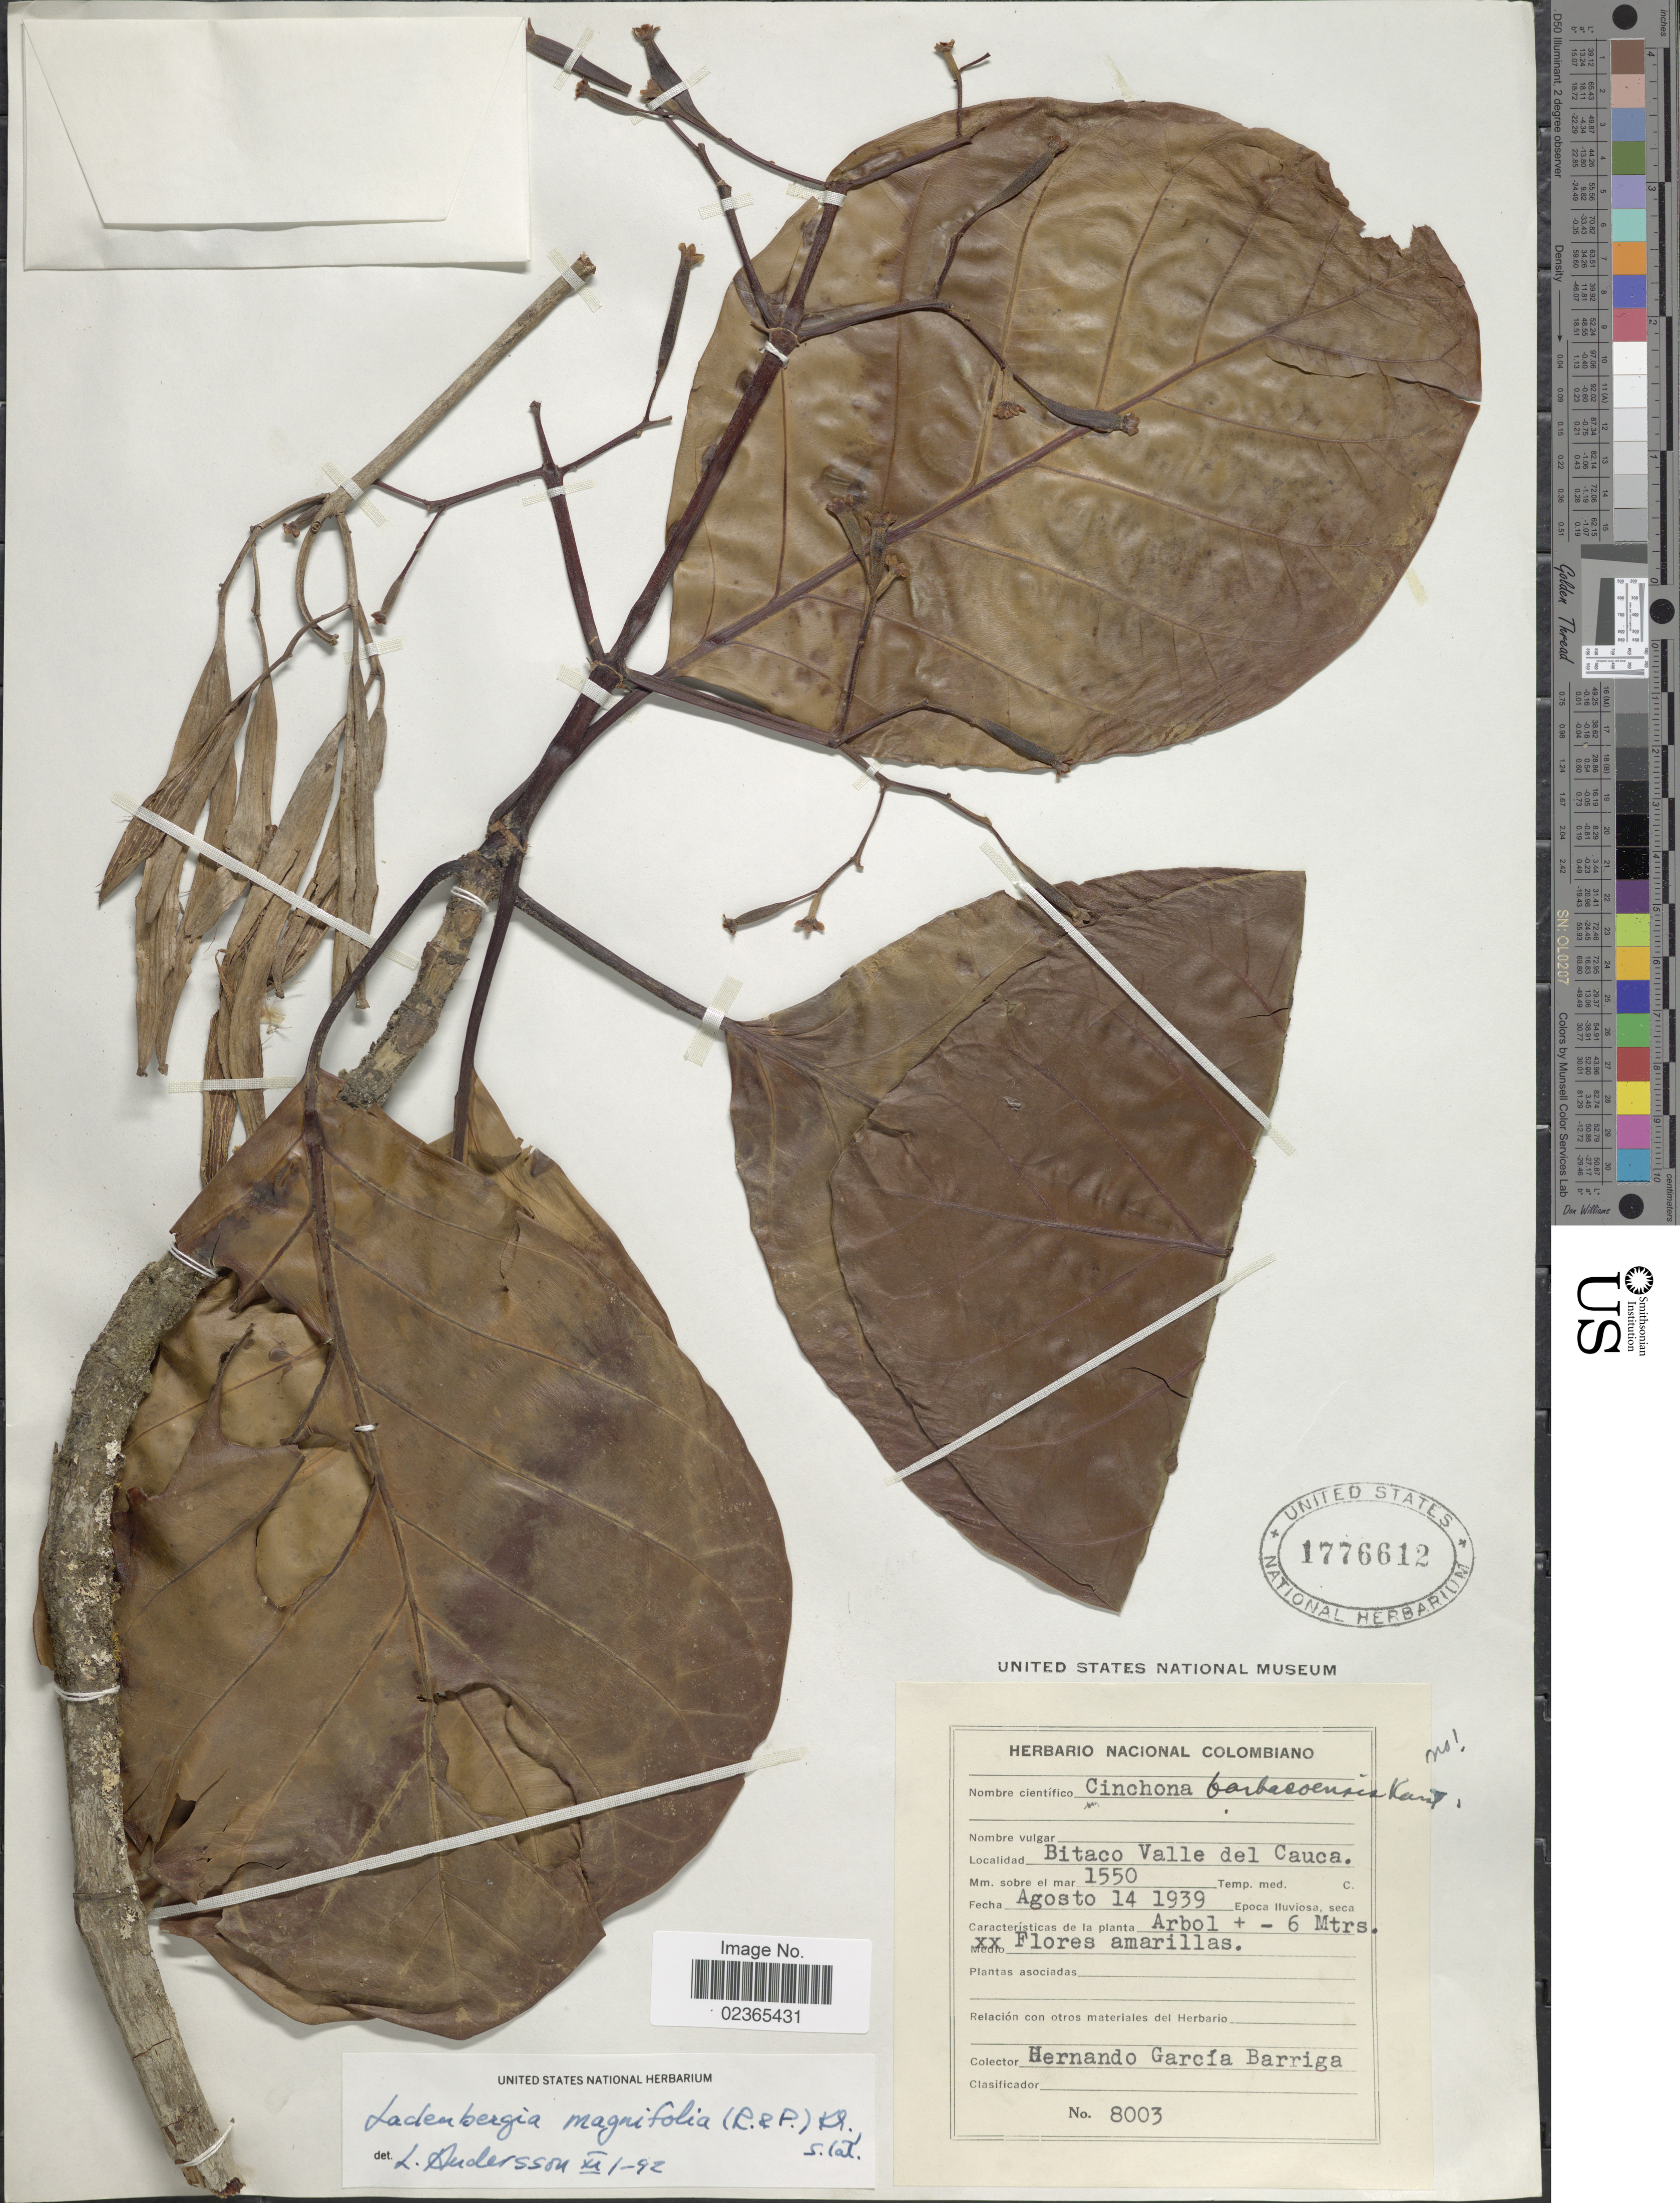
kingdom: Plantae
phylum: Tracheophyta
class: Magnoliopsida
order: Gentianales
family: Rubiaceae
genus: Ladenbergia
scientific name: Ladenbergia oblongifolia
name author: (Mutis) L. Andersson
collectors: H. García Barriga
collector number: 8003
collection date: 1939-08-14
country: Colombia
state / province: Valle del Cauca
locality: Bitaco Valle del Cauca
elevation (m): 1550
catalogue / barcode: US 1776612